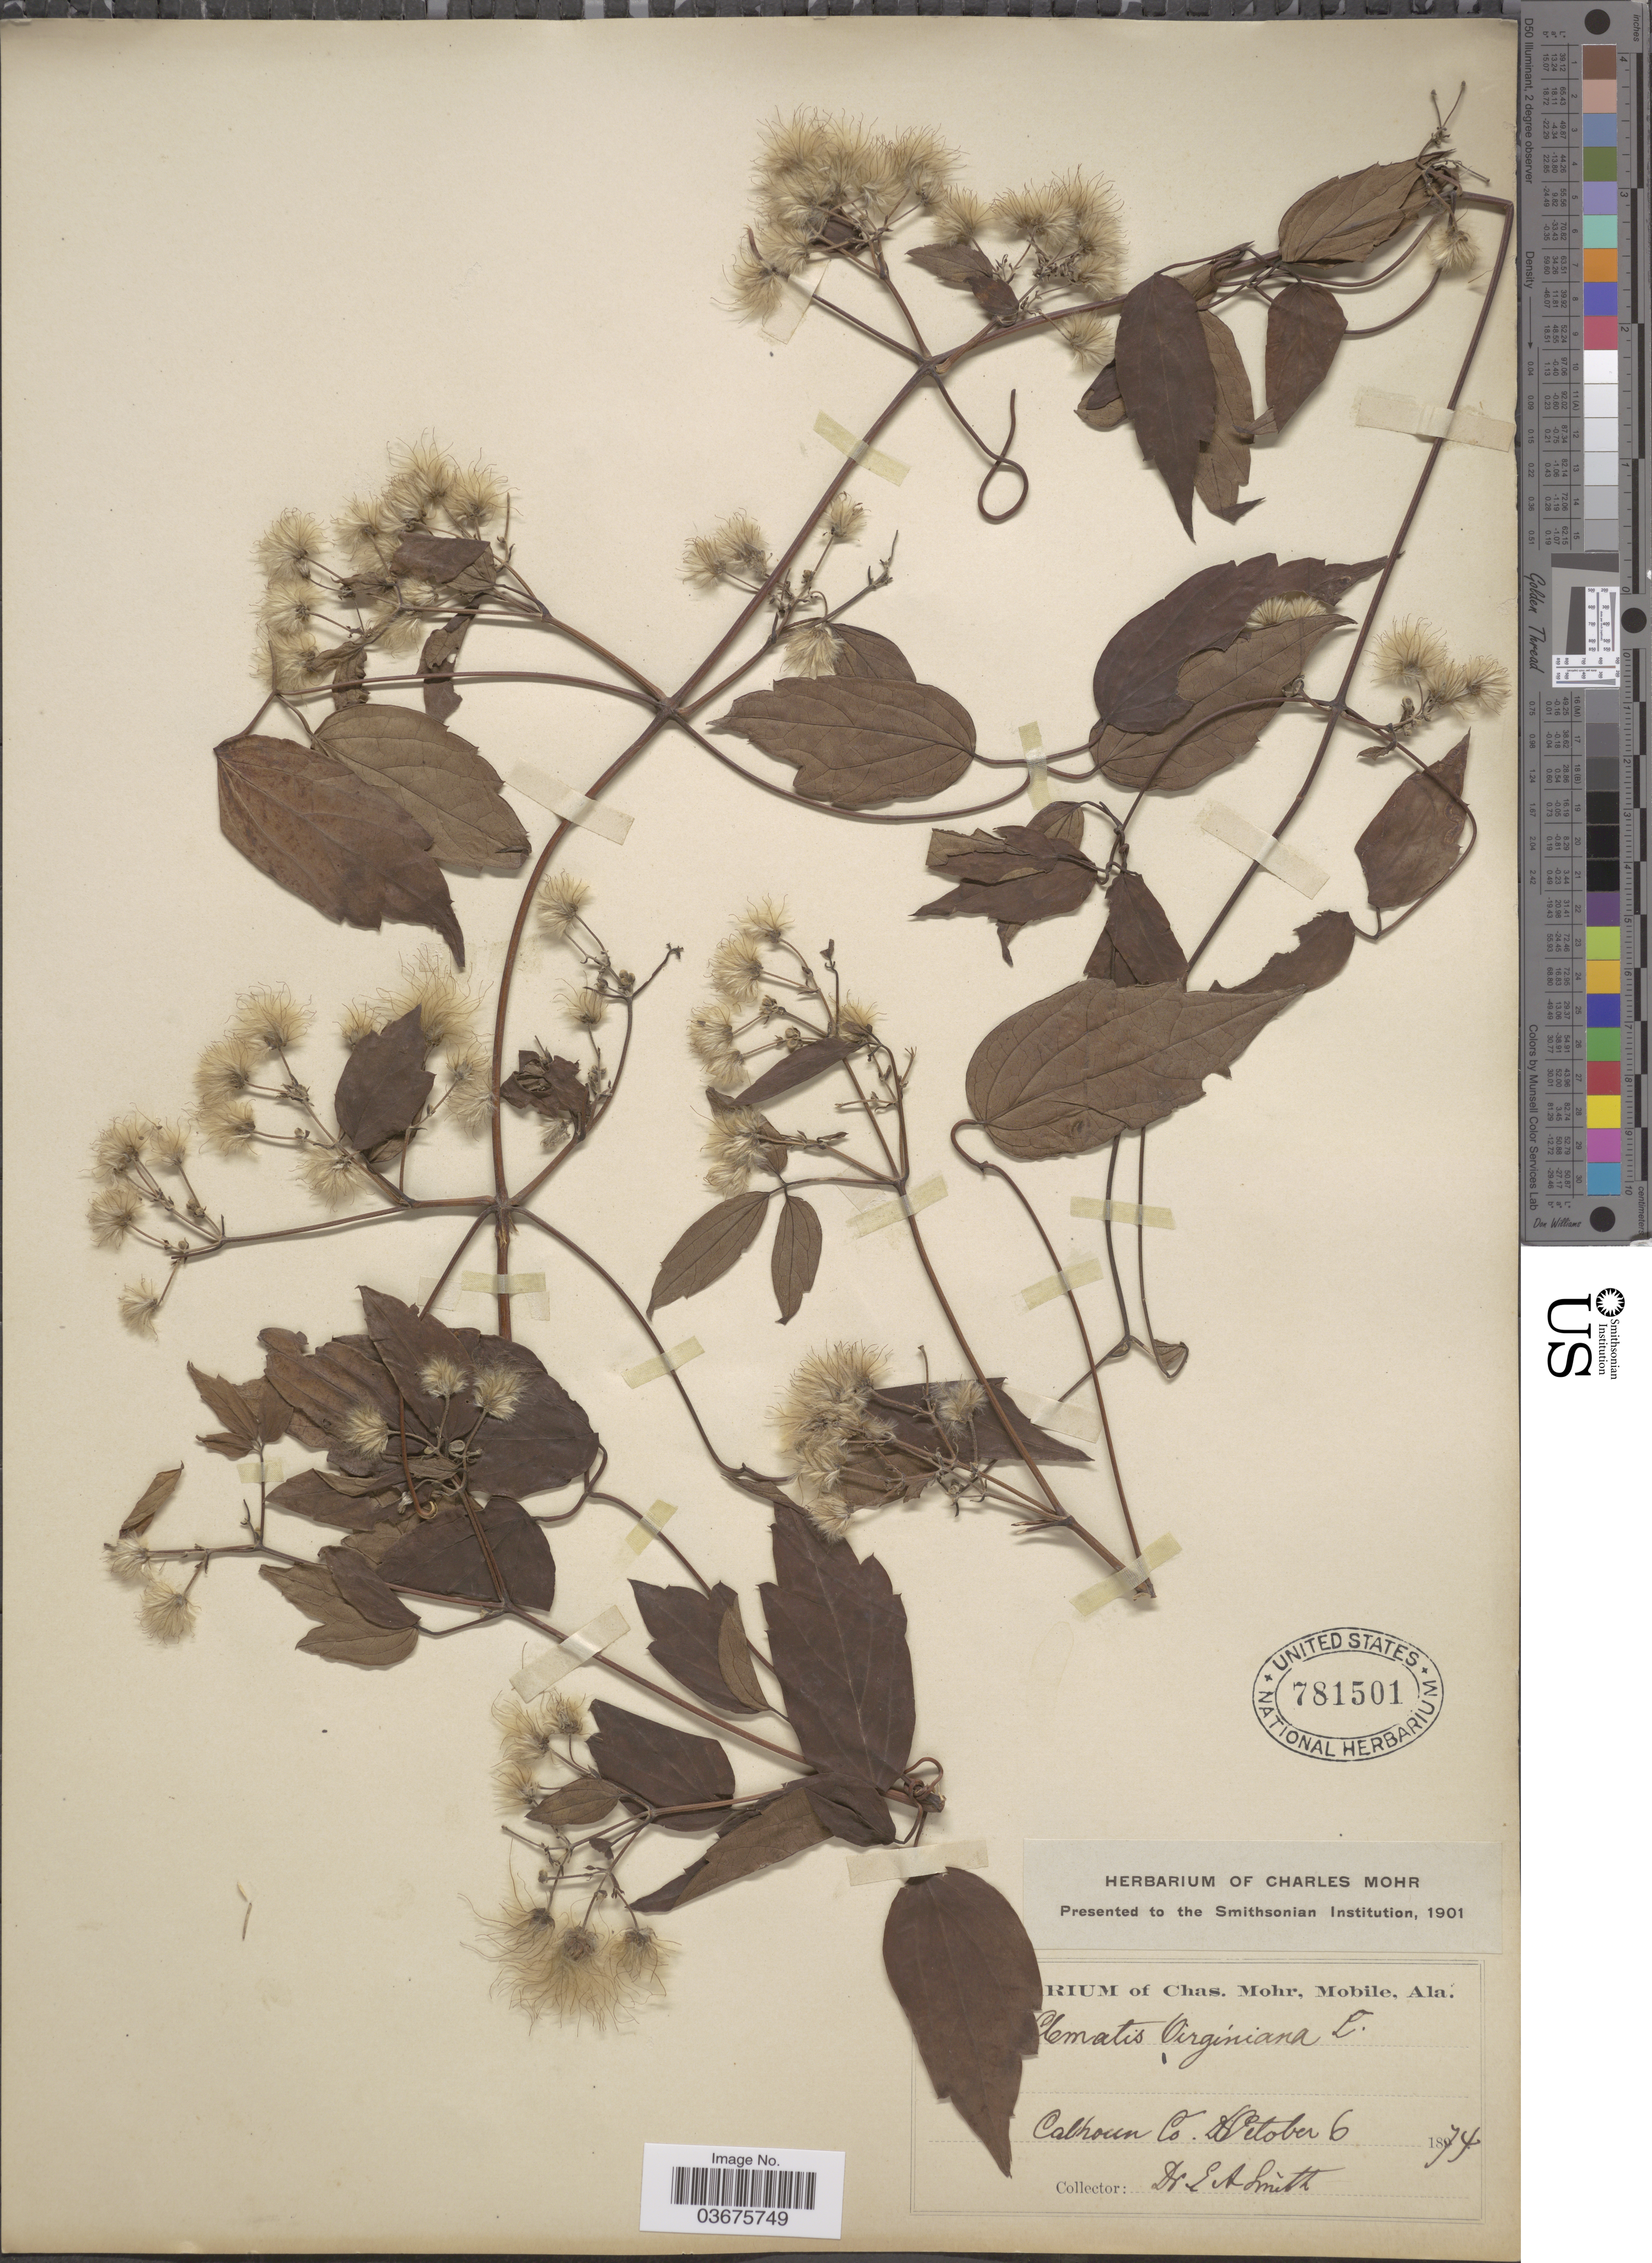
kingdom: Plantae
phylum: Tracheophyta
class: Magnoliopsida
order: Ranunculales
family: Ranunculaceae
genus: Clematis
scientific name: Clematis virginiana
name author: L.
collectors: E. A. Smith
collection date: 1874-10-06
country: United States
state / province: Alabama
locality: Calhoun Co.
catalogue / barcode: US 781501